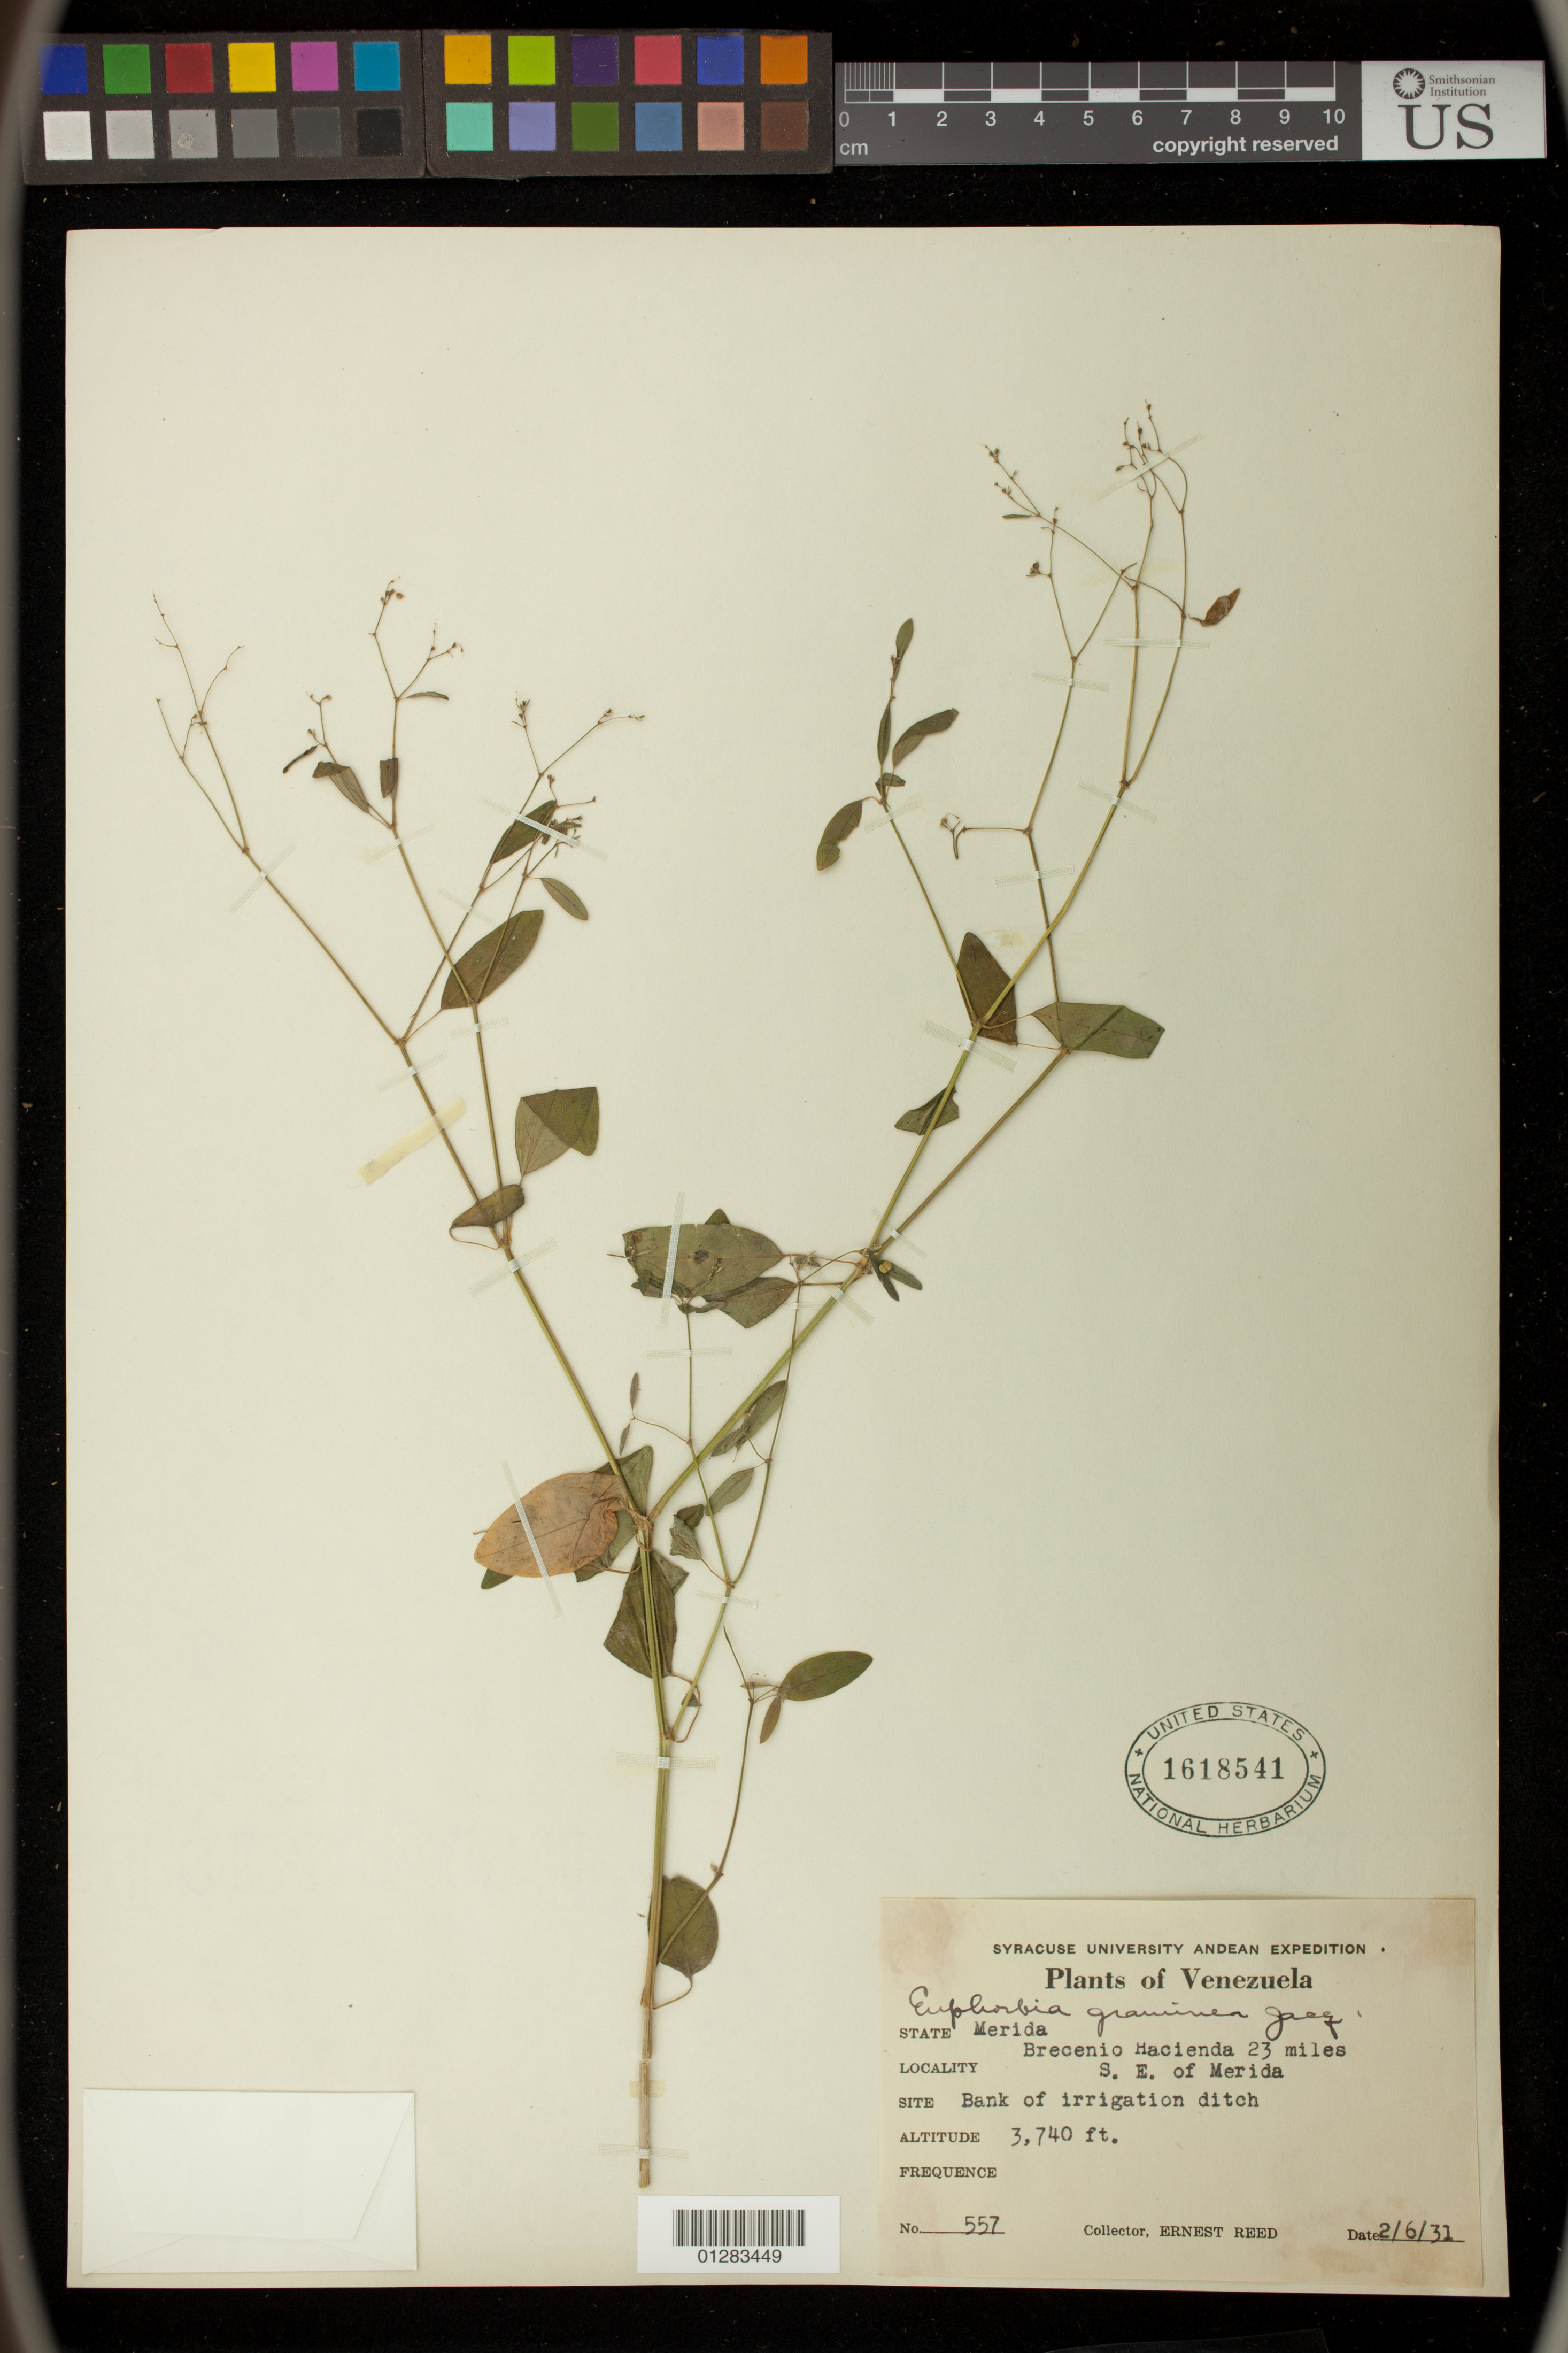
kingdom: Plantae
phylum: Tracheophyta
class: Magnoliopsida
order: Malpighiales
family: Euphorbiaceae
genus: Euphorbia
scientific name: Euphorbia graminea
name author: Jacq.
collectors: E. Reed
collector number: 557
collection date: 1931-06-02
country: Venezuela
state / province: Mérida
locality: Brecenio Hacienda 23 miles S.E. of Merida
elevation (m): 1140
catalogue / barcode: US 1618541